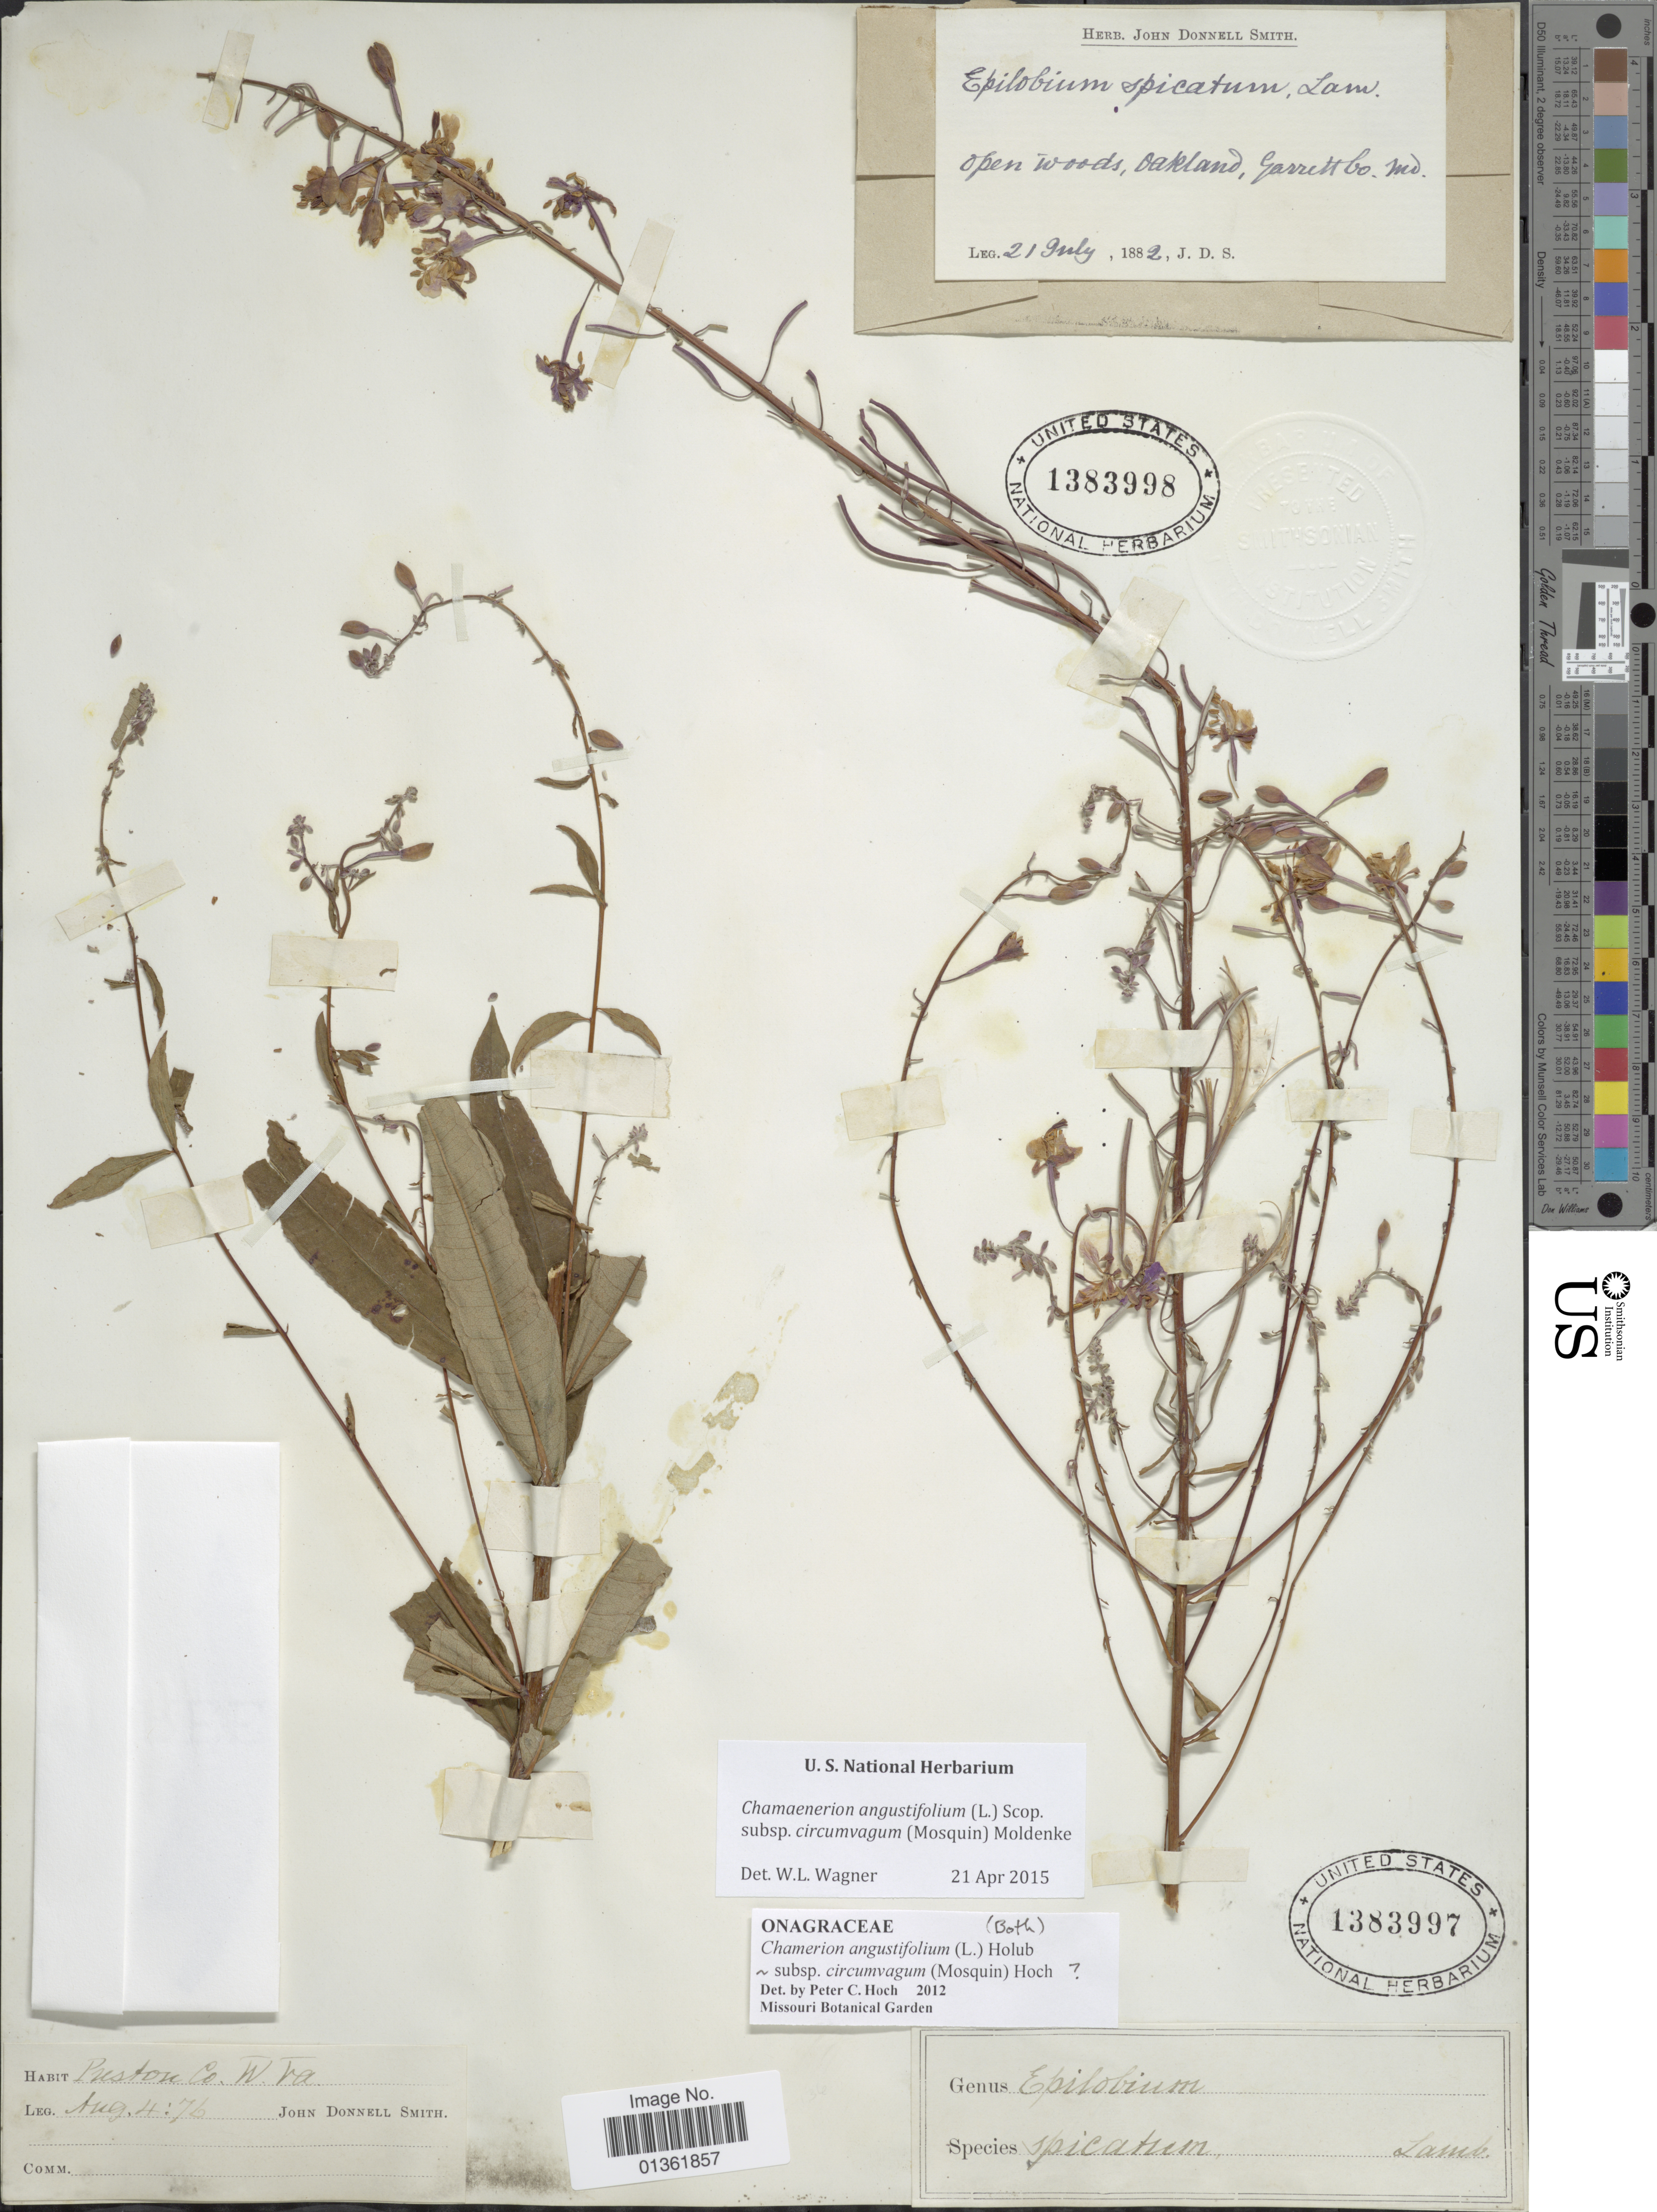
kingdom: Plantae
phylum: Tracheophyta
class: Magnoliopsida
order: Myrtales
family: Onagraceae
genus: Chamaenerion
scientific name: Chamaenerion angustifolium subsp. circumvagum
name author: (Mosquin) Moldenke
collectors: J. Donnell Smith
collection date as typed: Transcribed d/m/y: 4/8/76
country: United States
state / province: West Virginia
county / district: Preston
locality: Preston Co. W. Va.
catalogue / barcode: US 1383997